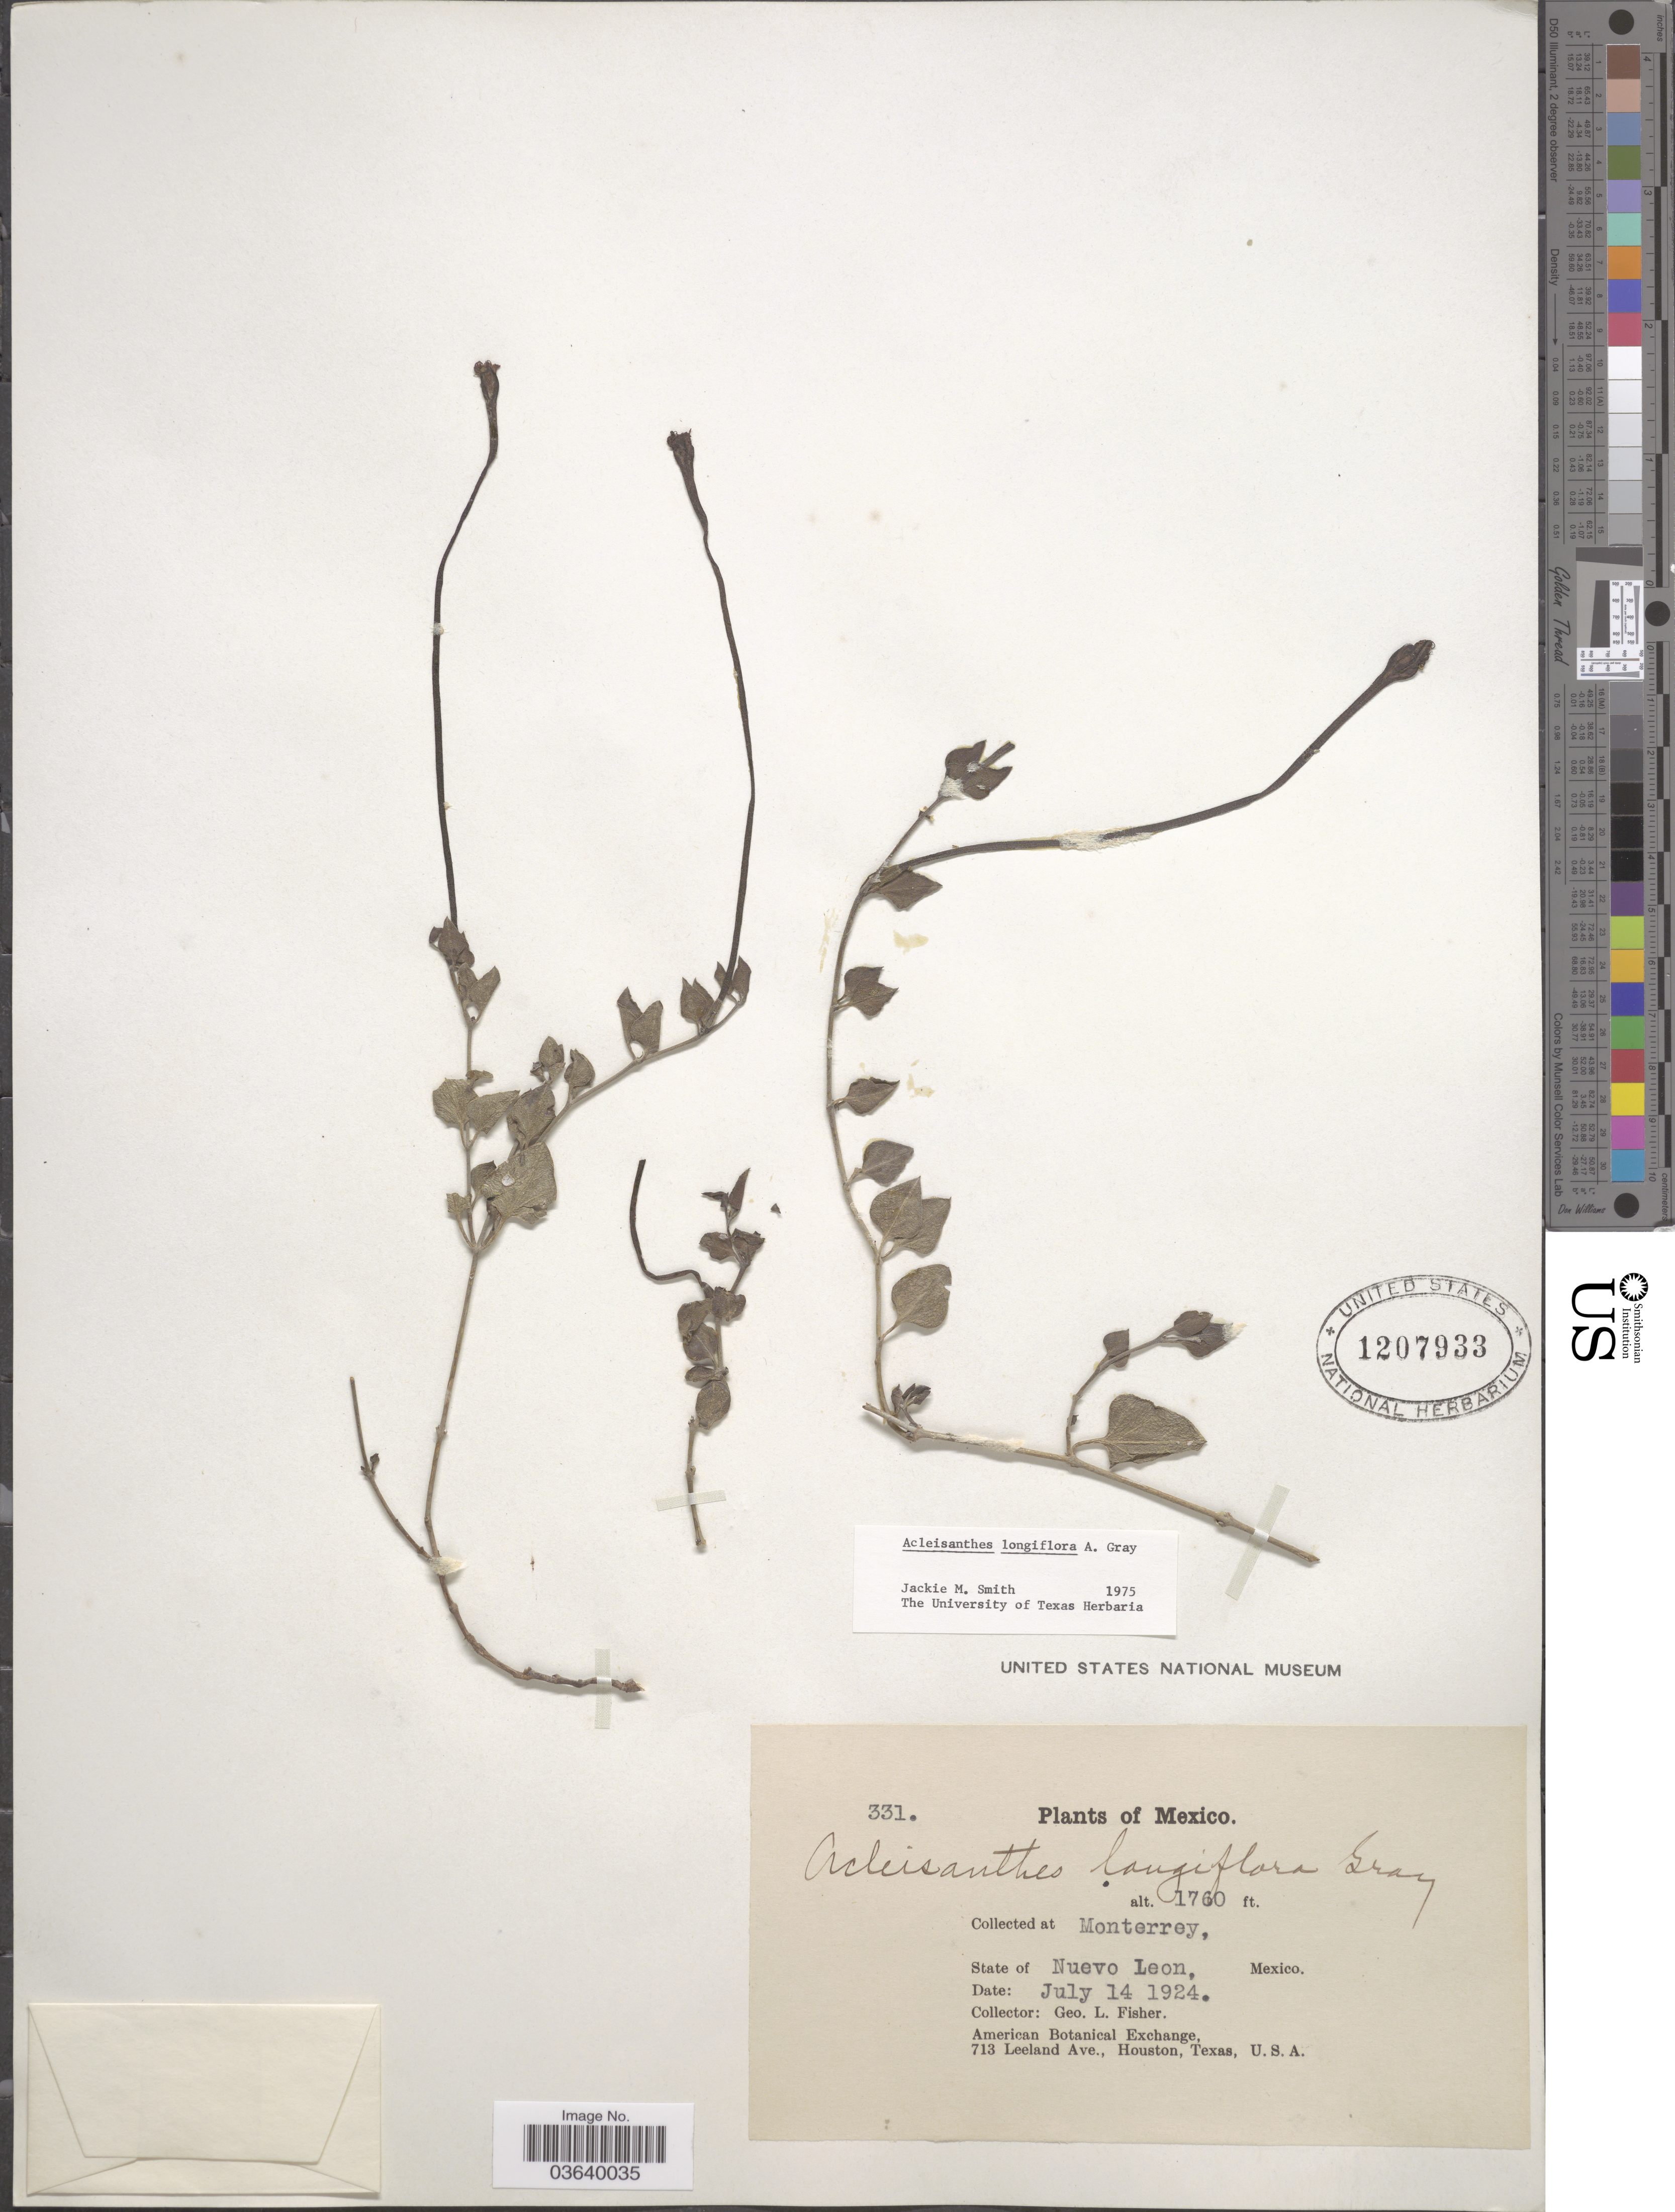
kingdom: Plantae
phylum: Tracheophyta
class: Magnoliopsida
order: Caryophyllales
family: Nyctaginaceae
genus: Acleisanthes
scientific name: Acleisanthes longiflora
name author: A. Gray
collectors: G. L. Fisher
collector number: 331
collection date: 1924-07-14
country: Mexico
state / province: Nuevo León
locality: Monterrey.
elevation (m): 536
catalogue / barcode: US 1207933